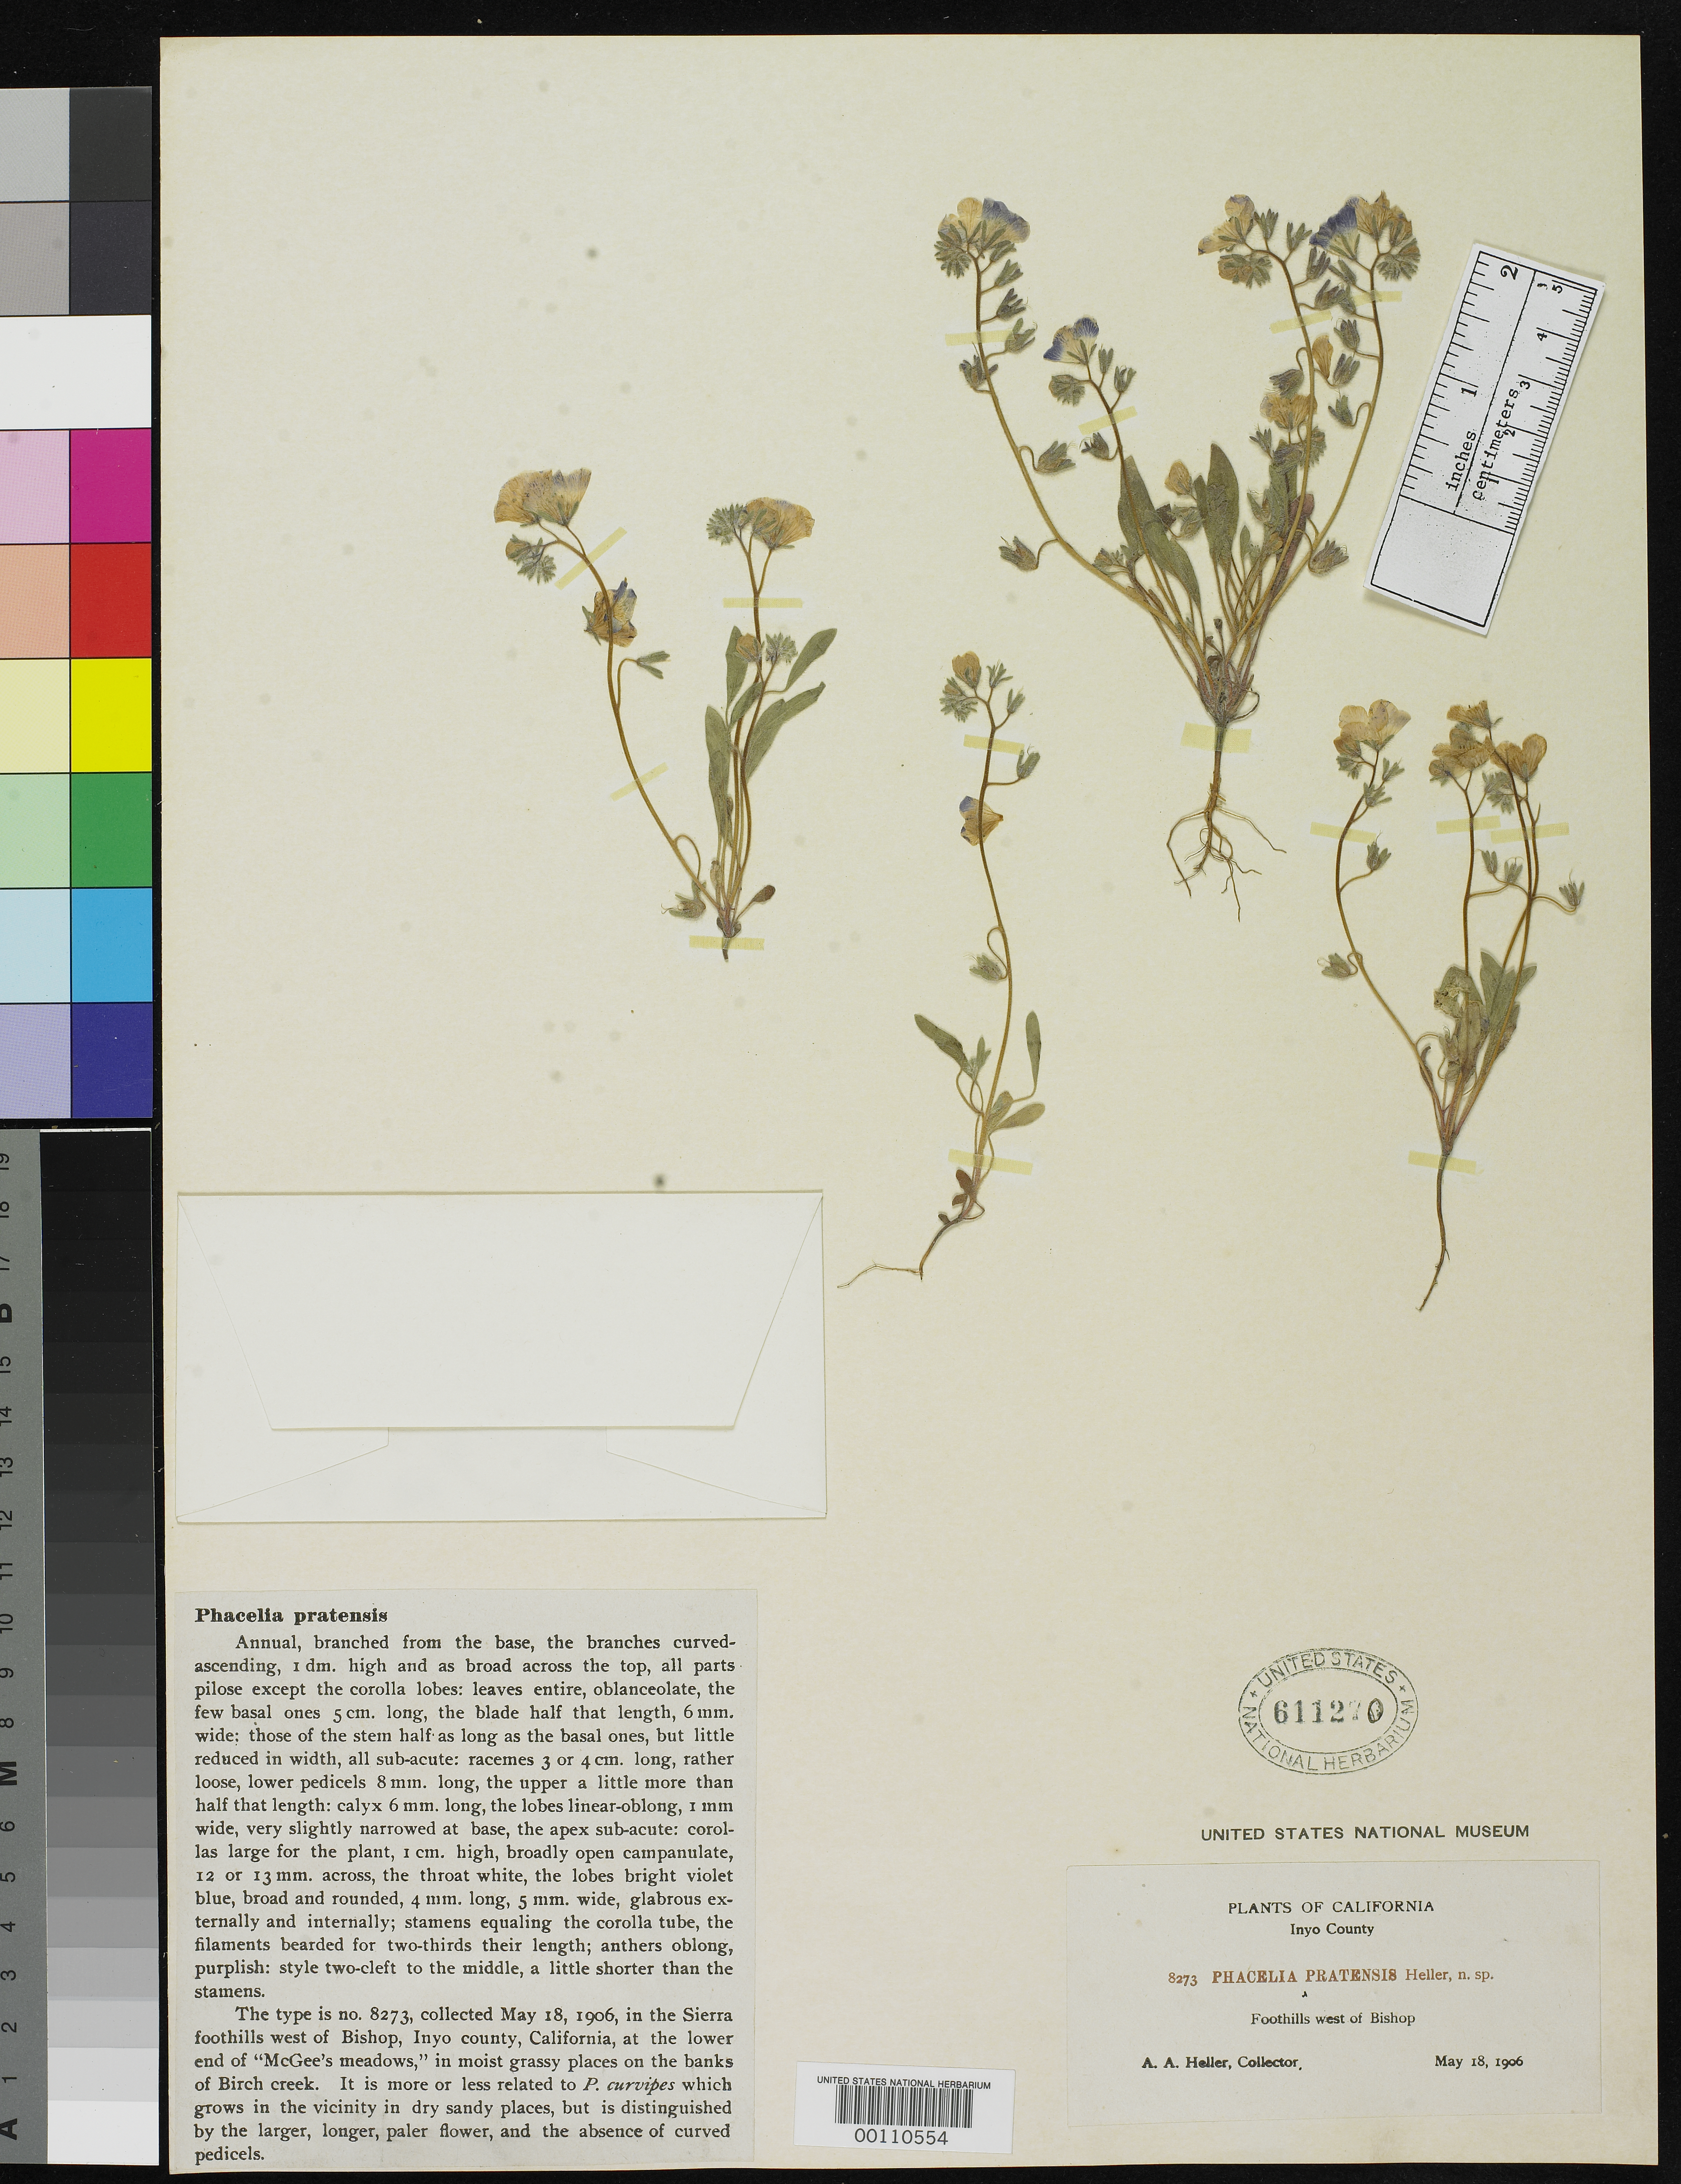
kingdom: Plantae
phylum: Tracheophyta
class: Magnoliopsida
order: Boraginales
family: Hydrophyllaceae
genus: Phacelia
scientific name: Phacelia pratensis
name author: A. Heller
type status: Isotype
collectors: A. A. Heller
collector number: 8273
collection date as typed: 18 May 1906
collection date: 1906-05-18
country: United States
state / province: California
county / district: Inyo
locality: West of Bishop.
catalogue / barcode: US 611270